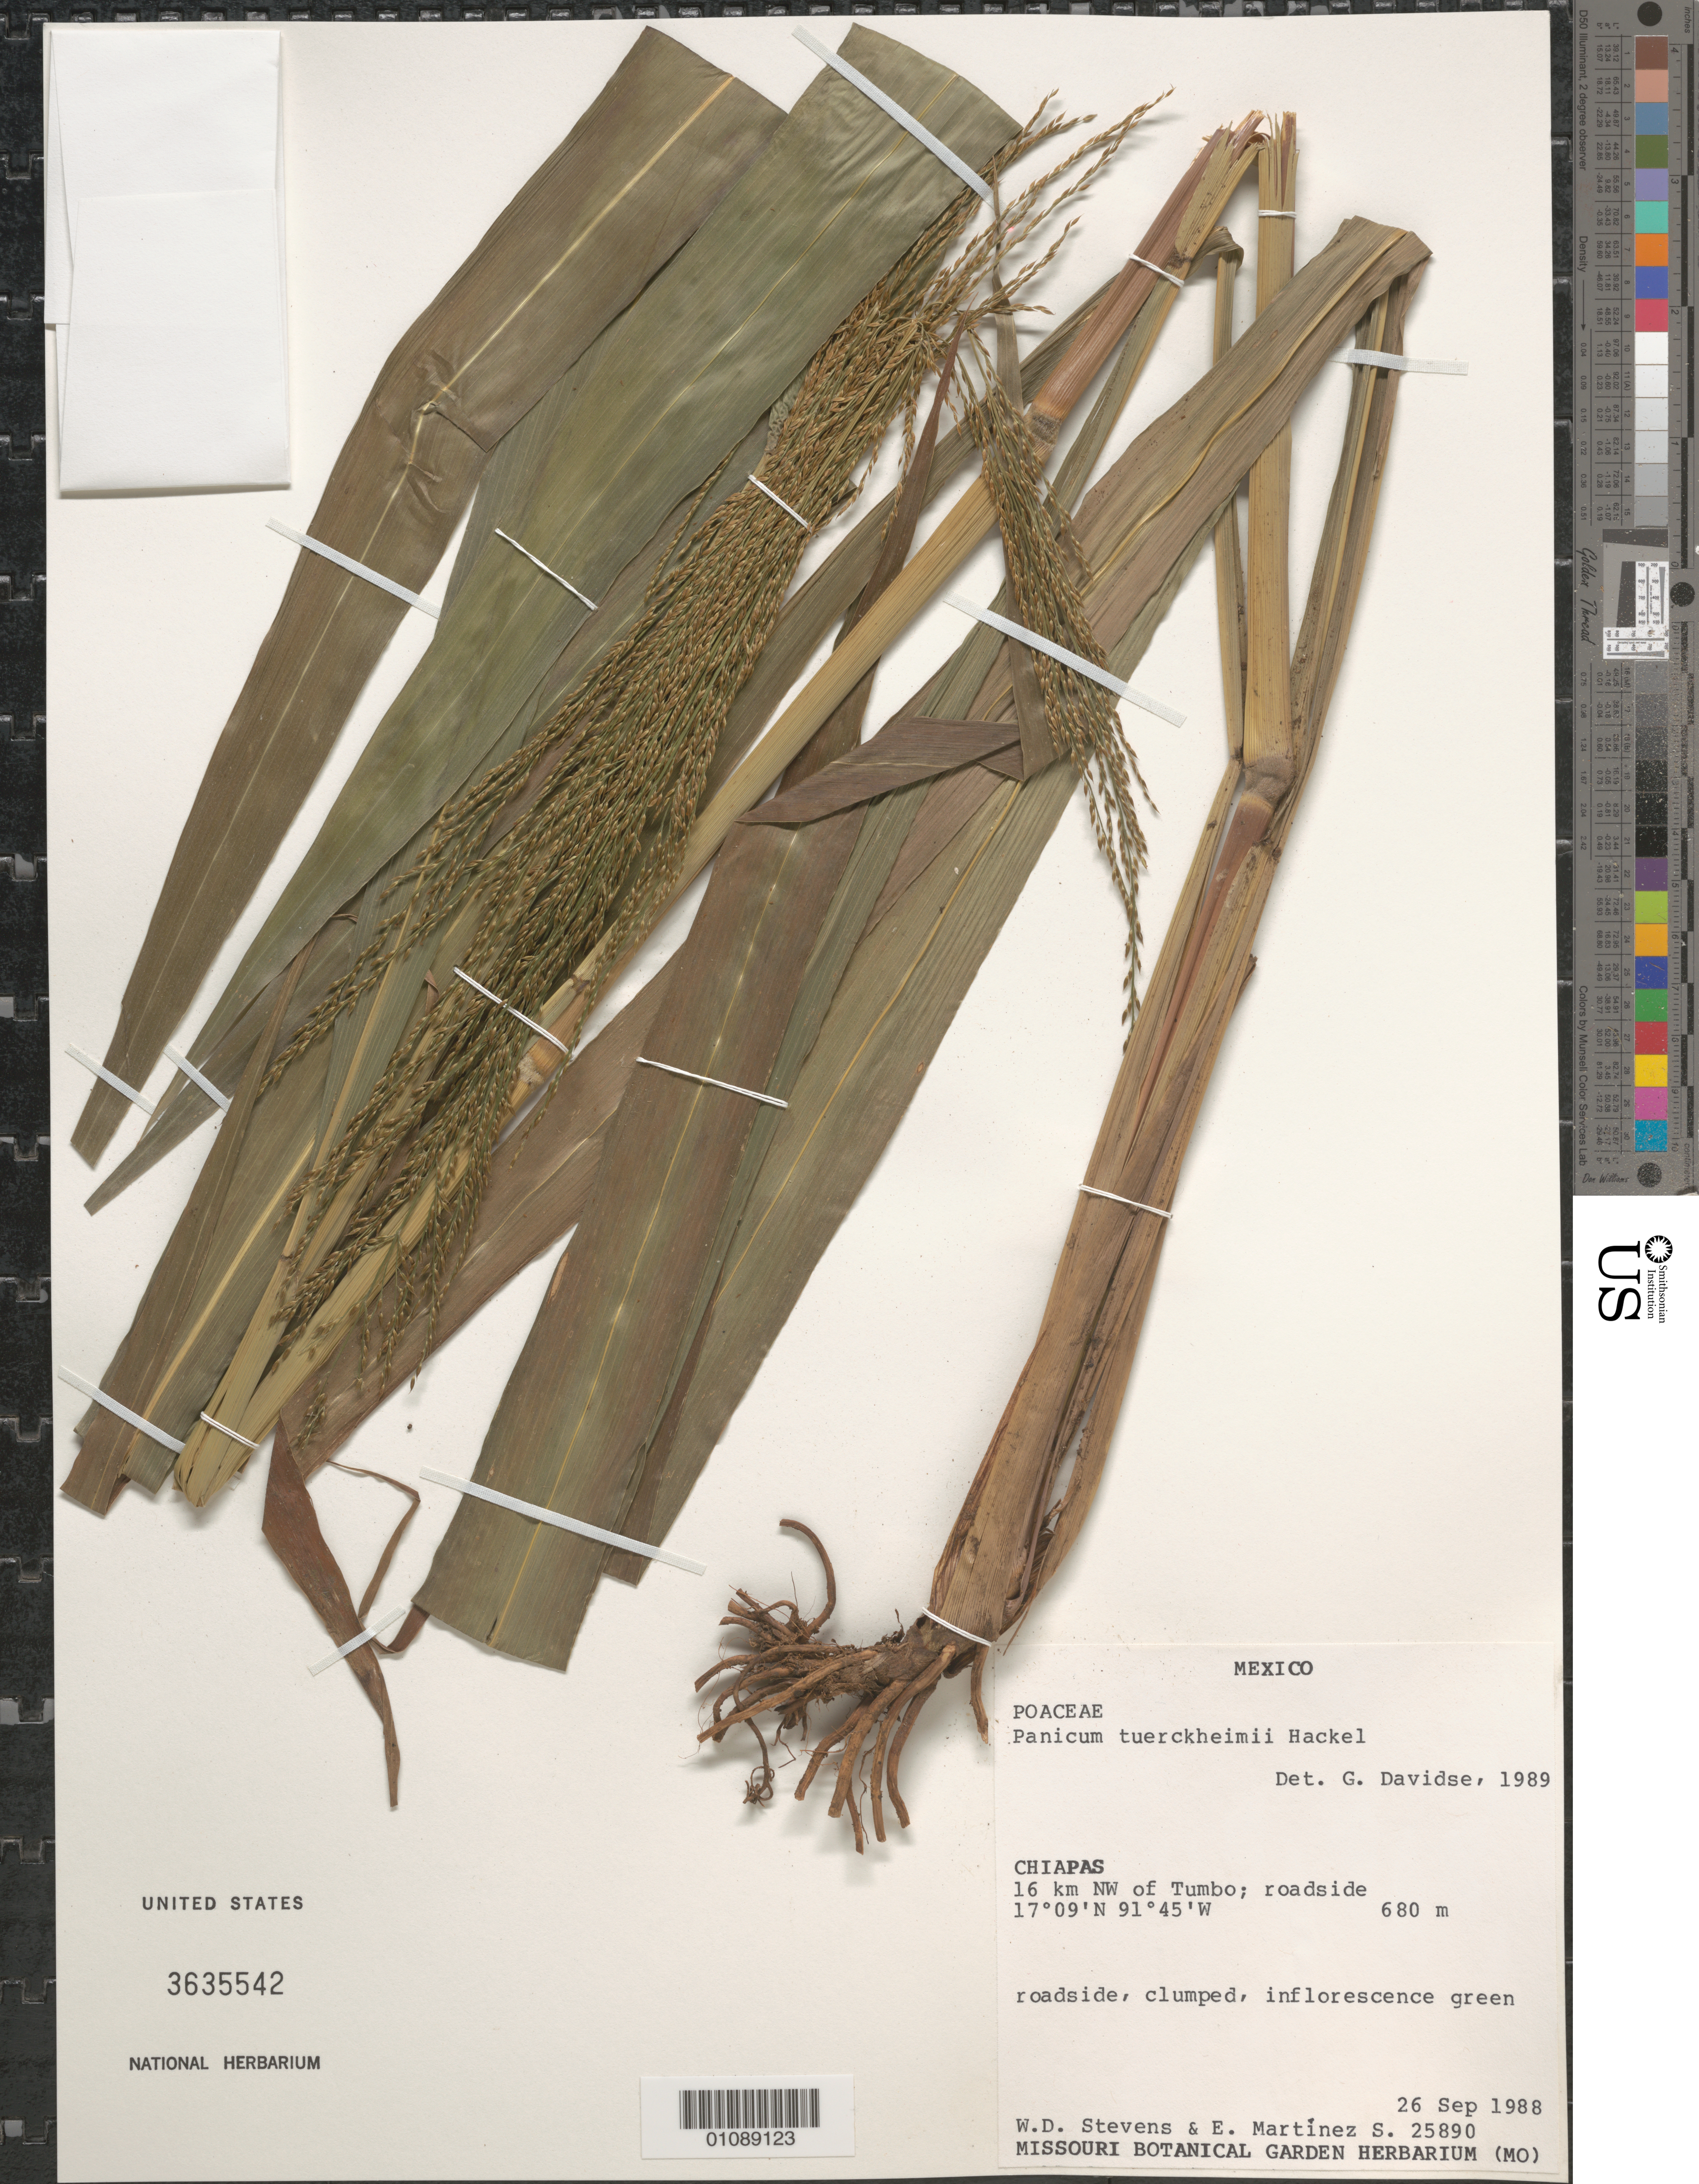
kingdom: Plantae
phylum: Tracheophyta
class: Liliopsida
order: Poales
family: Poaceae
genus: Panicum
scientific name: Panicum tuerckheimii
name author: Hack.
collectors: W. D. Stevens & E. M. Martínez S.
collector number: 25890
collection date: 1988-09-26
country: Mexico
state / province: Chiapas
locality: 16 km NW of Tumbo.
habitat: roadside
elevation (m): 680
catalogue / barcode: US 3635542